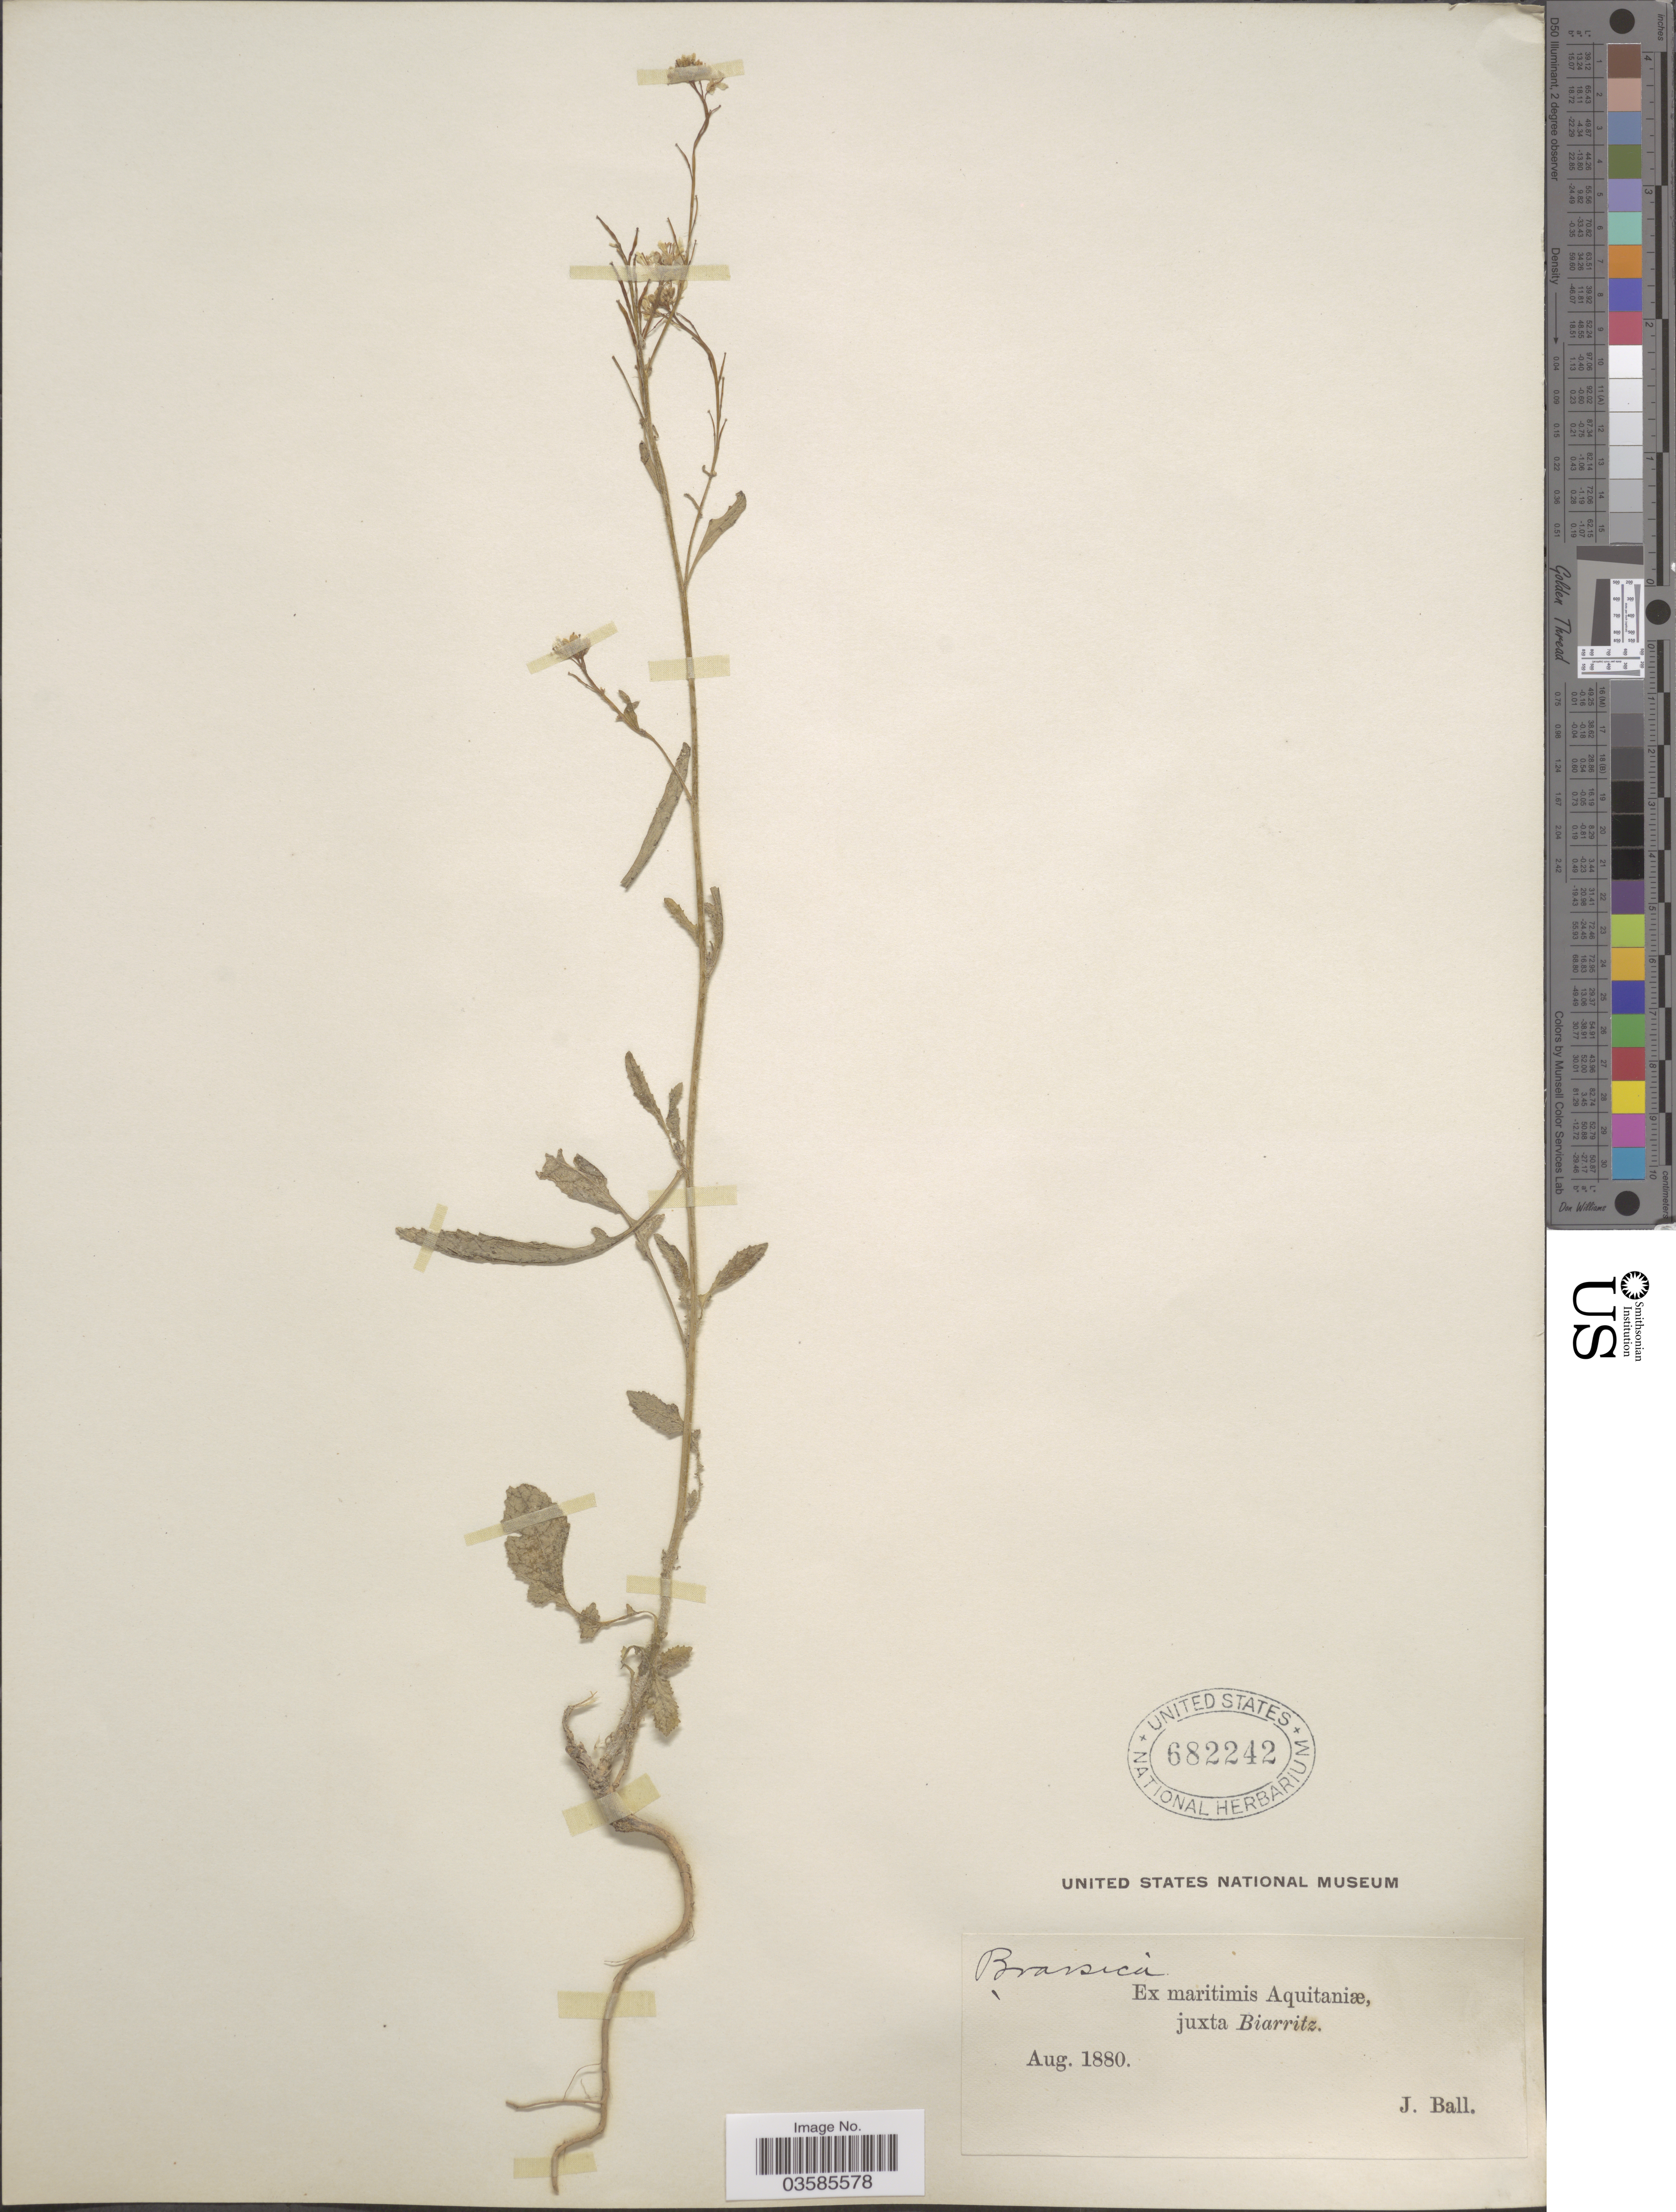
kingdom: Plantae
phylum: Tracheophyta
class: Magnoliopsida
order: Brassicales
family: Brassicaceae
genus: Brassica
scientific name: Brassica sp.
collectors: J. Ball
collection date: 1880-08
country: France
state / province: Nouvelle-Aquitaine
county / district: Pyrénées-Atlantiques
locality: Ex maritimis Aquitaniæ juxta Biarritz.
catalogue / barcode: US 682242